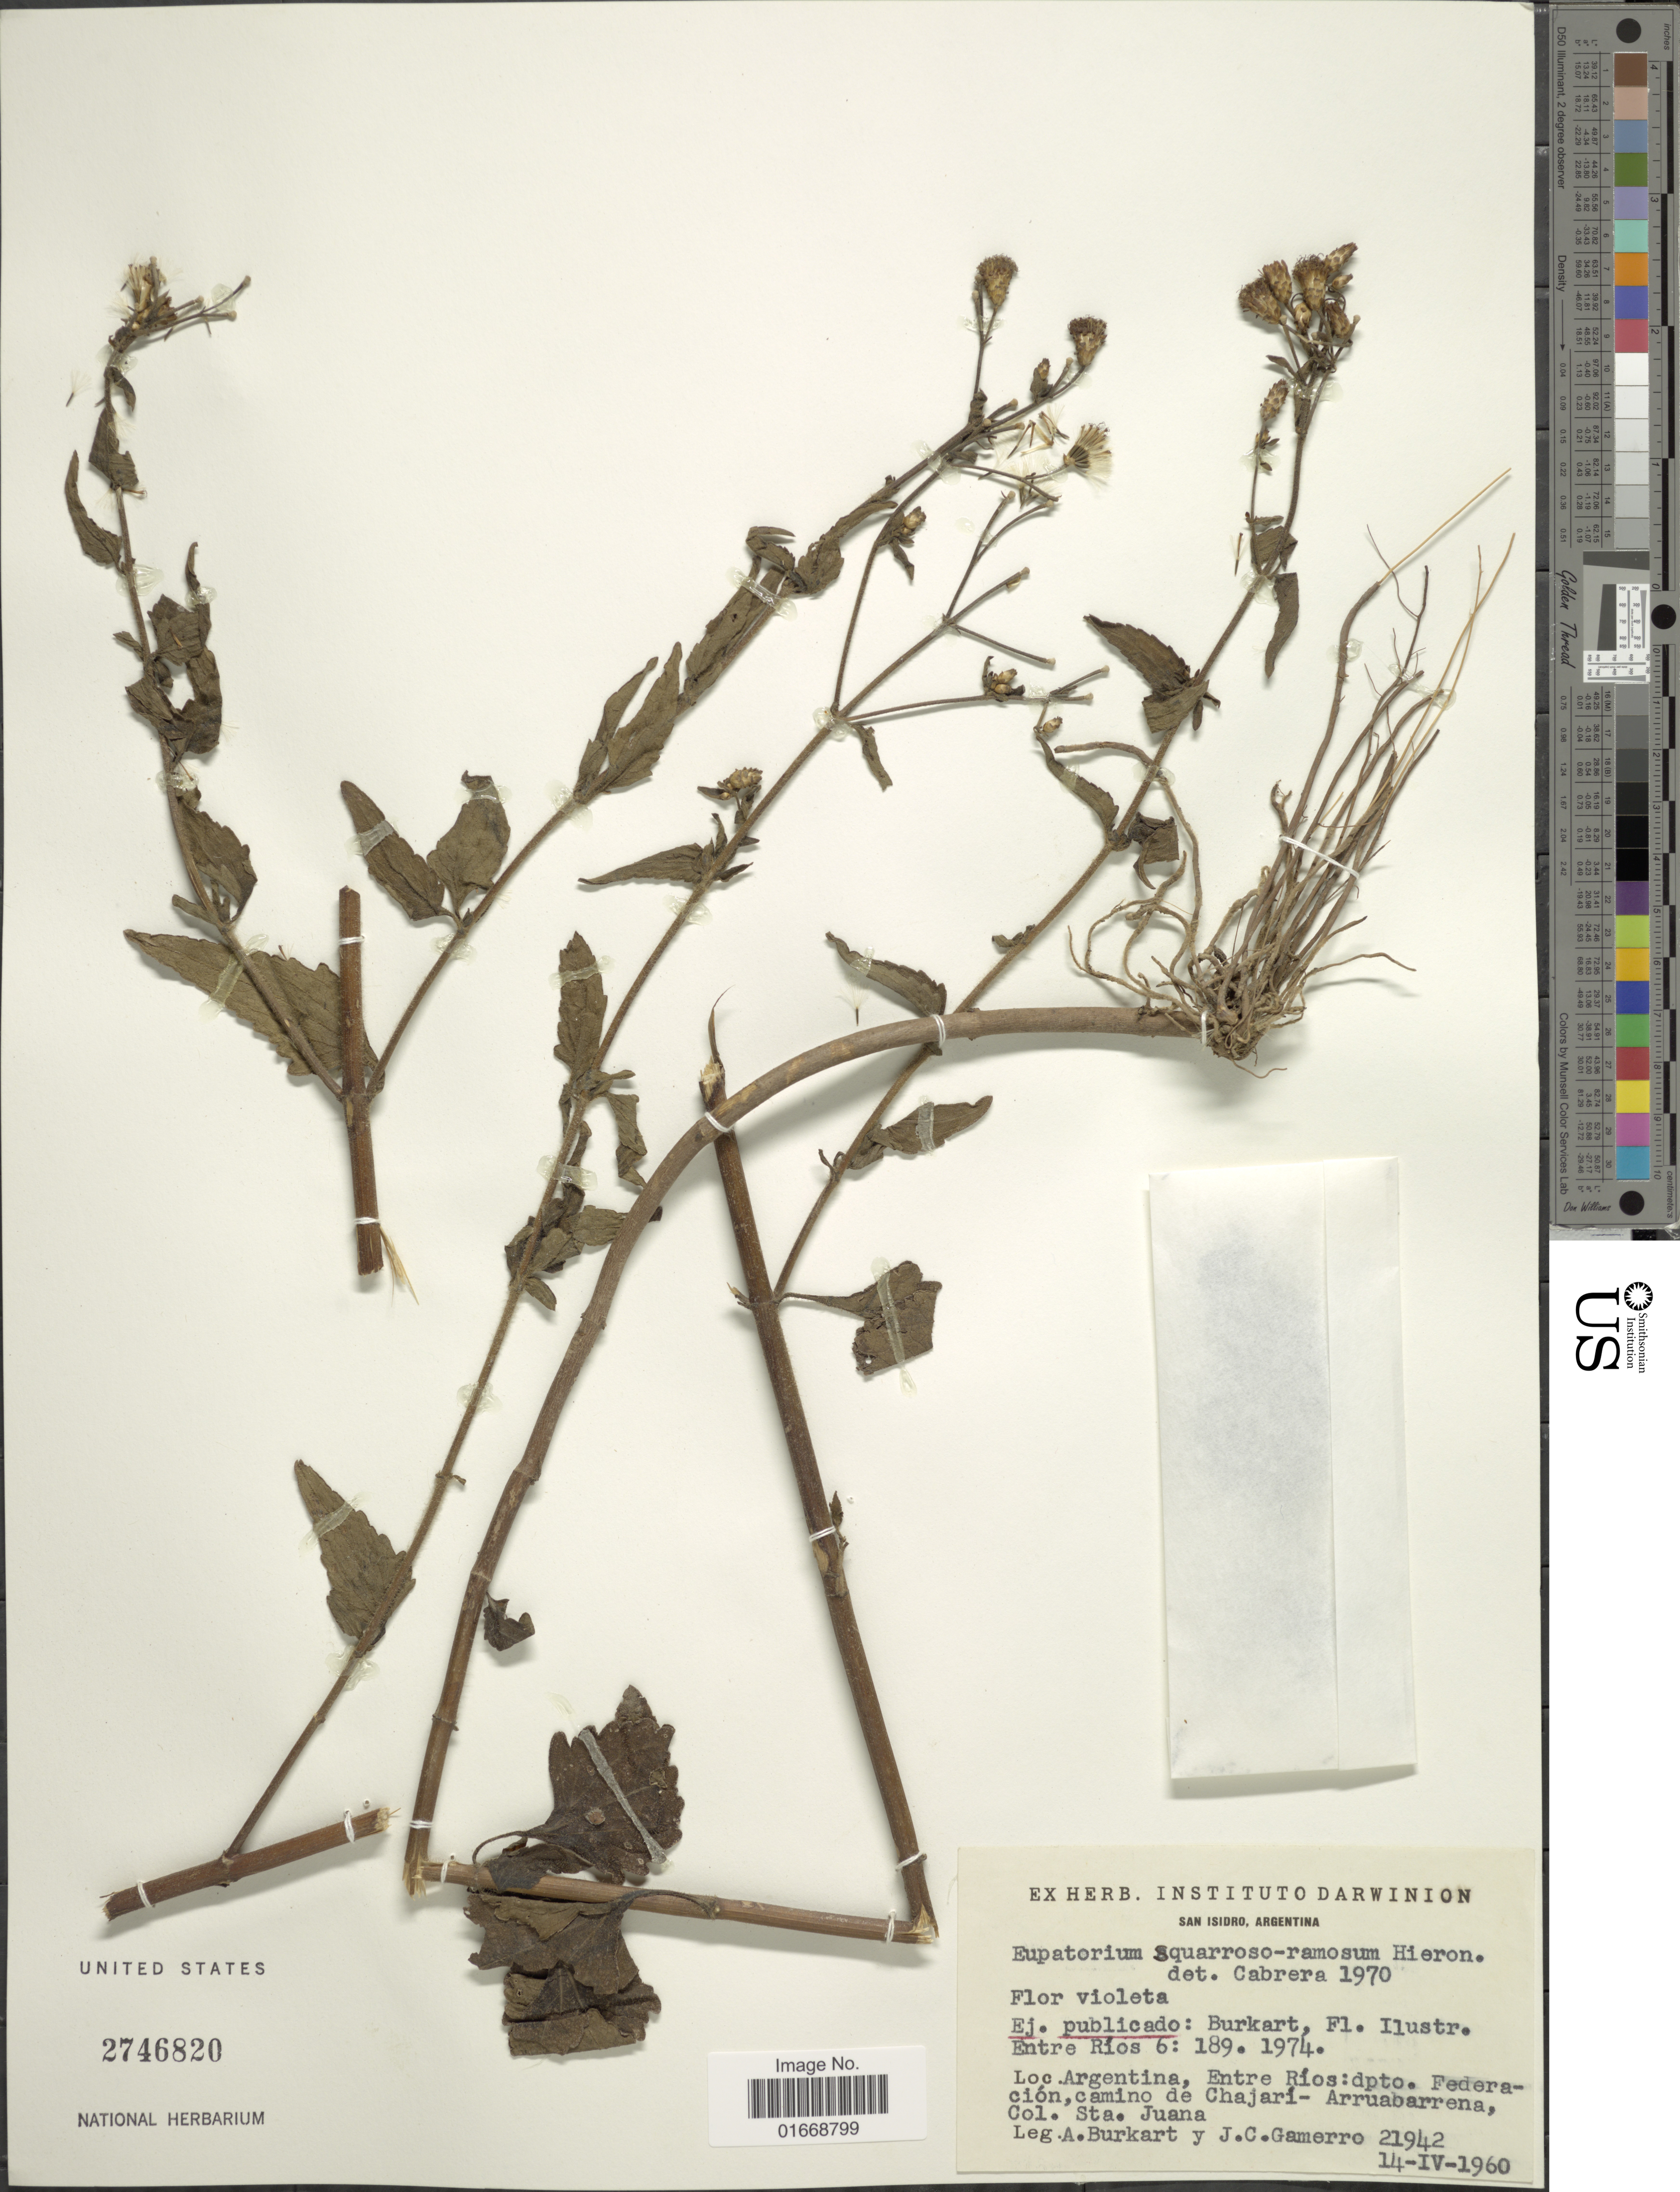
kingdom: Plantae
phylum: Tracheophyta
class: Magnoliopsida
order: Asterales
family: Asteraceae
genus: Chromolaena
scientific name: Chromolaena squarroso-ramosa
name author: (Hieron.) R.M. King & H. Rob.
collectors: A. E. Burkart & J. Gamerro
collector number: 21942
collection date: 1960-04-14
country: Argentina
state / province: Entre Rios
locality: Dpto. Federacion, camino de Chajari-Arruabarrena, Sta. Juana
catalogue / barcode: US 2746820